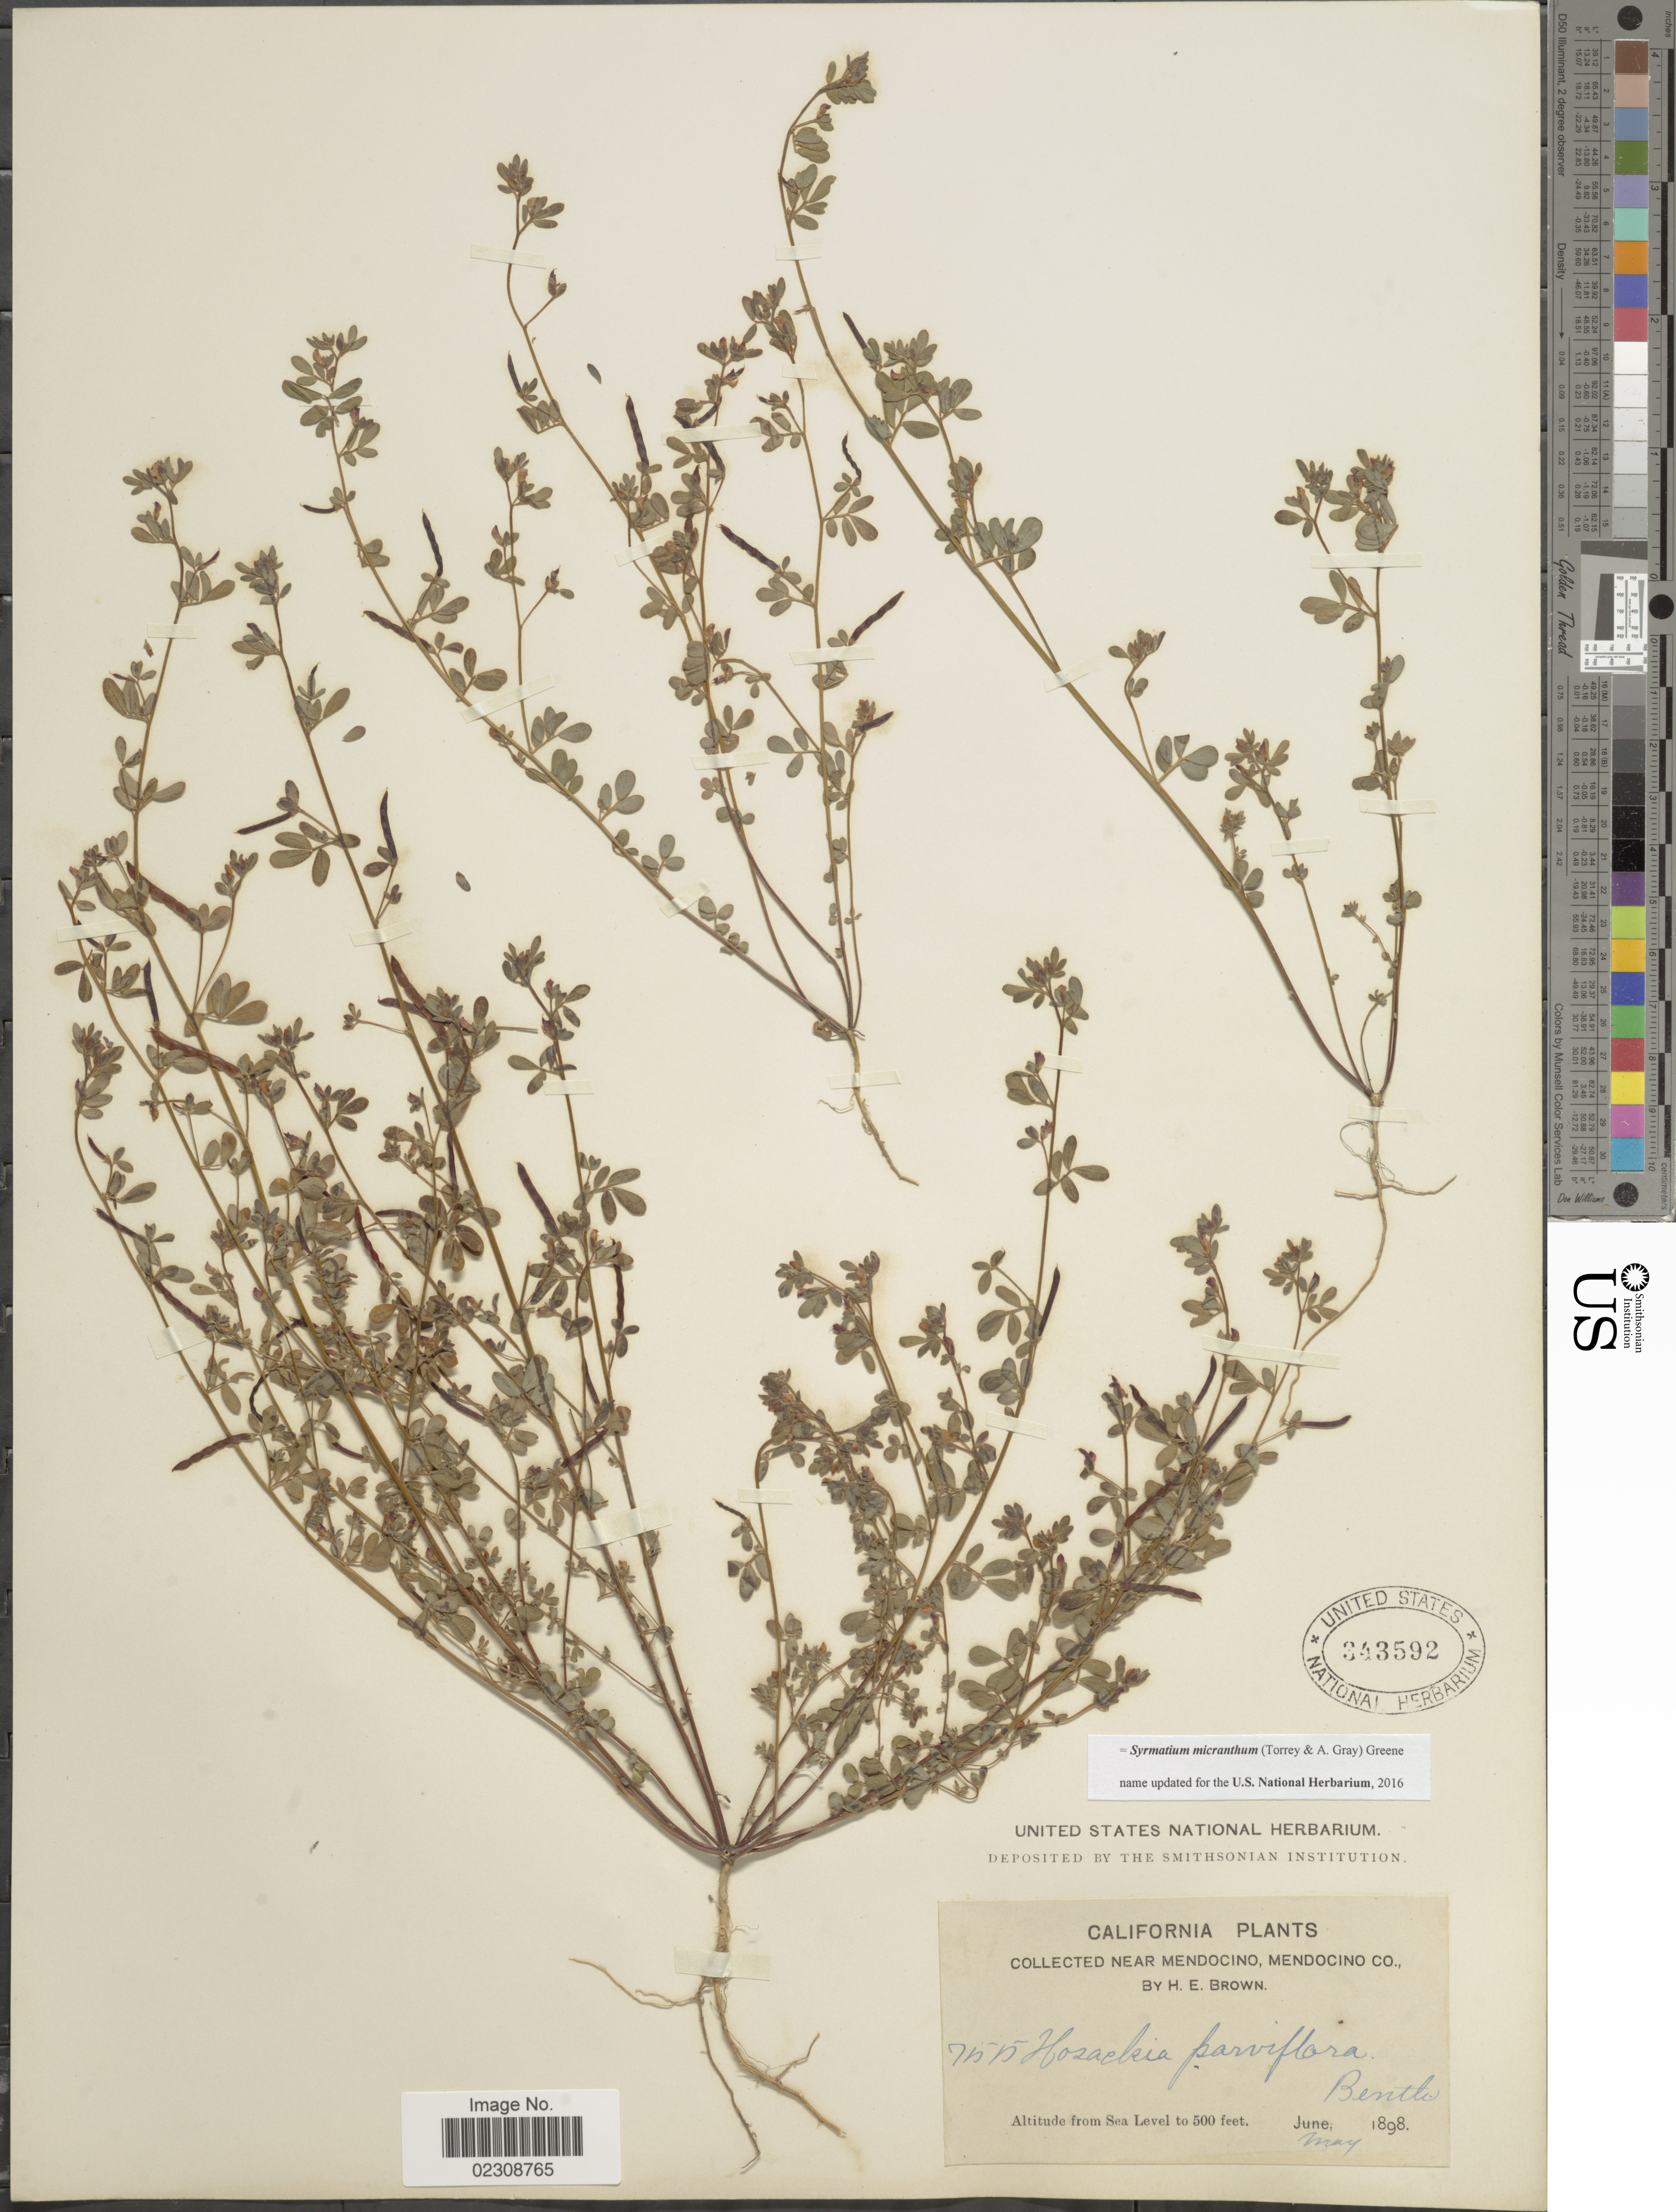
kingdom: Plantae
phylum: Tracheophyta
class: Magnoliopsida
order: Fabales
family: Fabaceae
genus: Syrmatium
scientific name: Syrmatium micranthum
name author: (Torr. & A. Gray) Greene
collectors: H. E. Brown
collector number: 7515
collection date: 1898-05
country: United States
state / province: California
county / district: Mendocino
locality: Near Mendocino, Mendocino Co.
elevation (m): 152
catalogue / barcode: US 343592